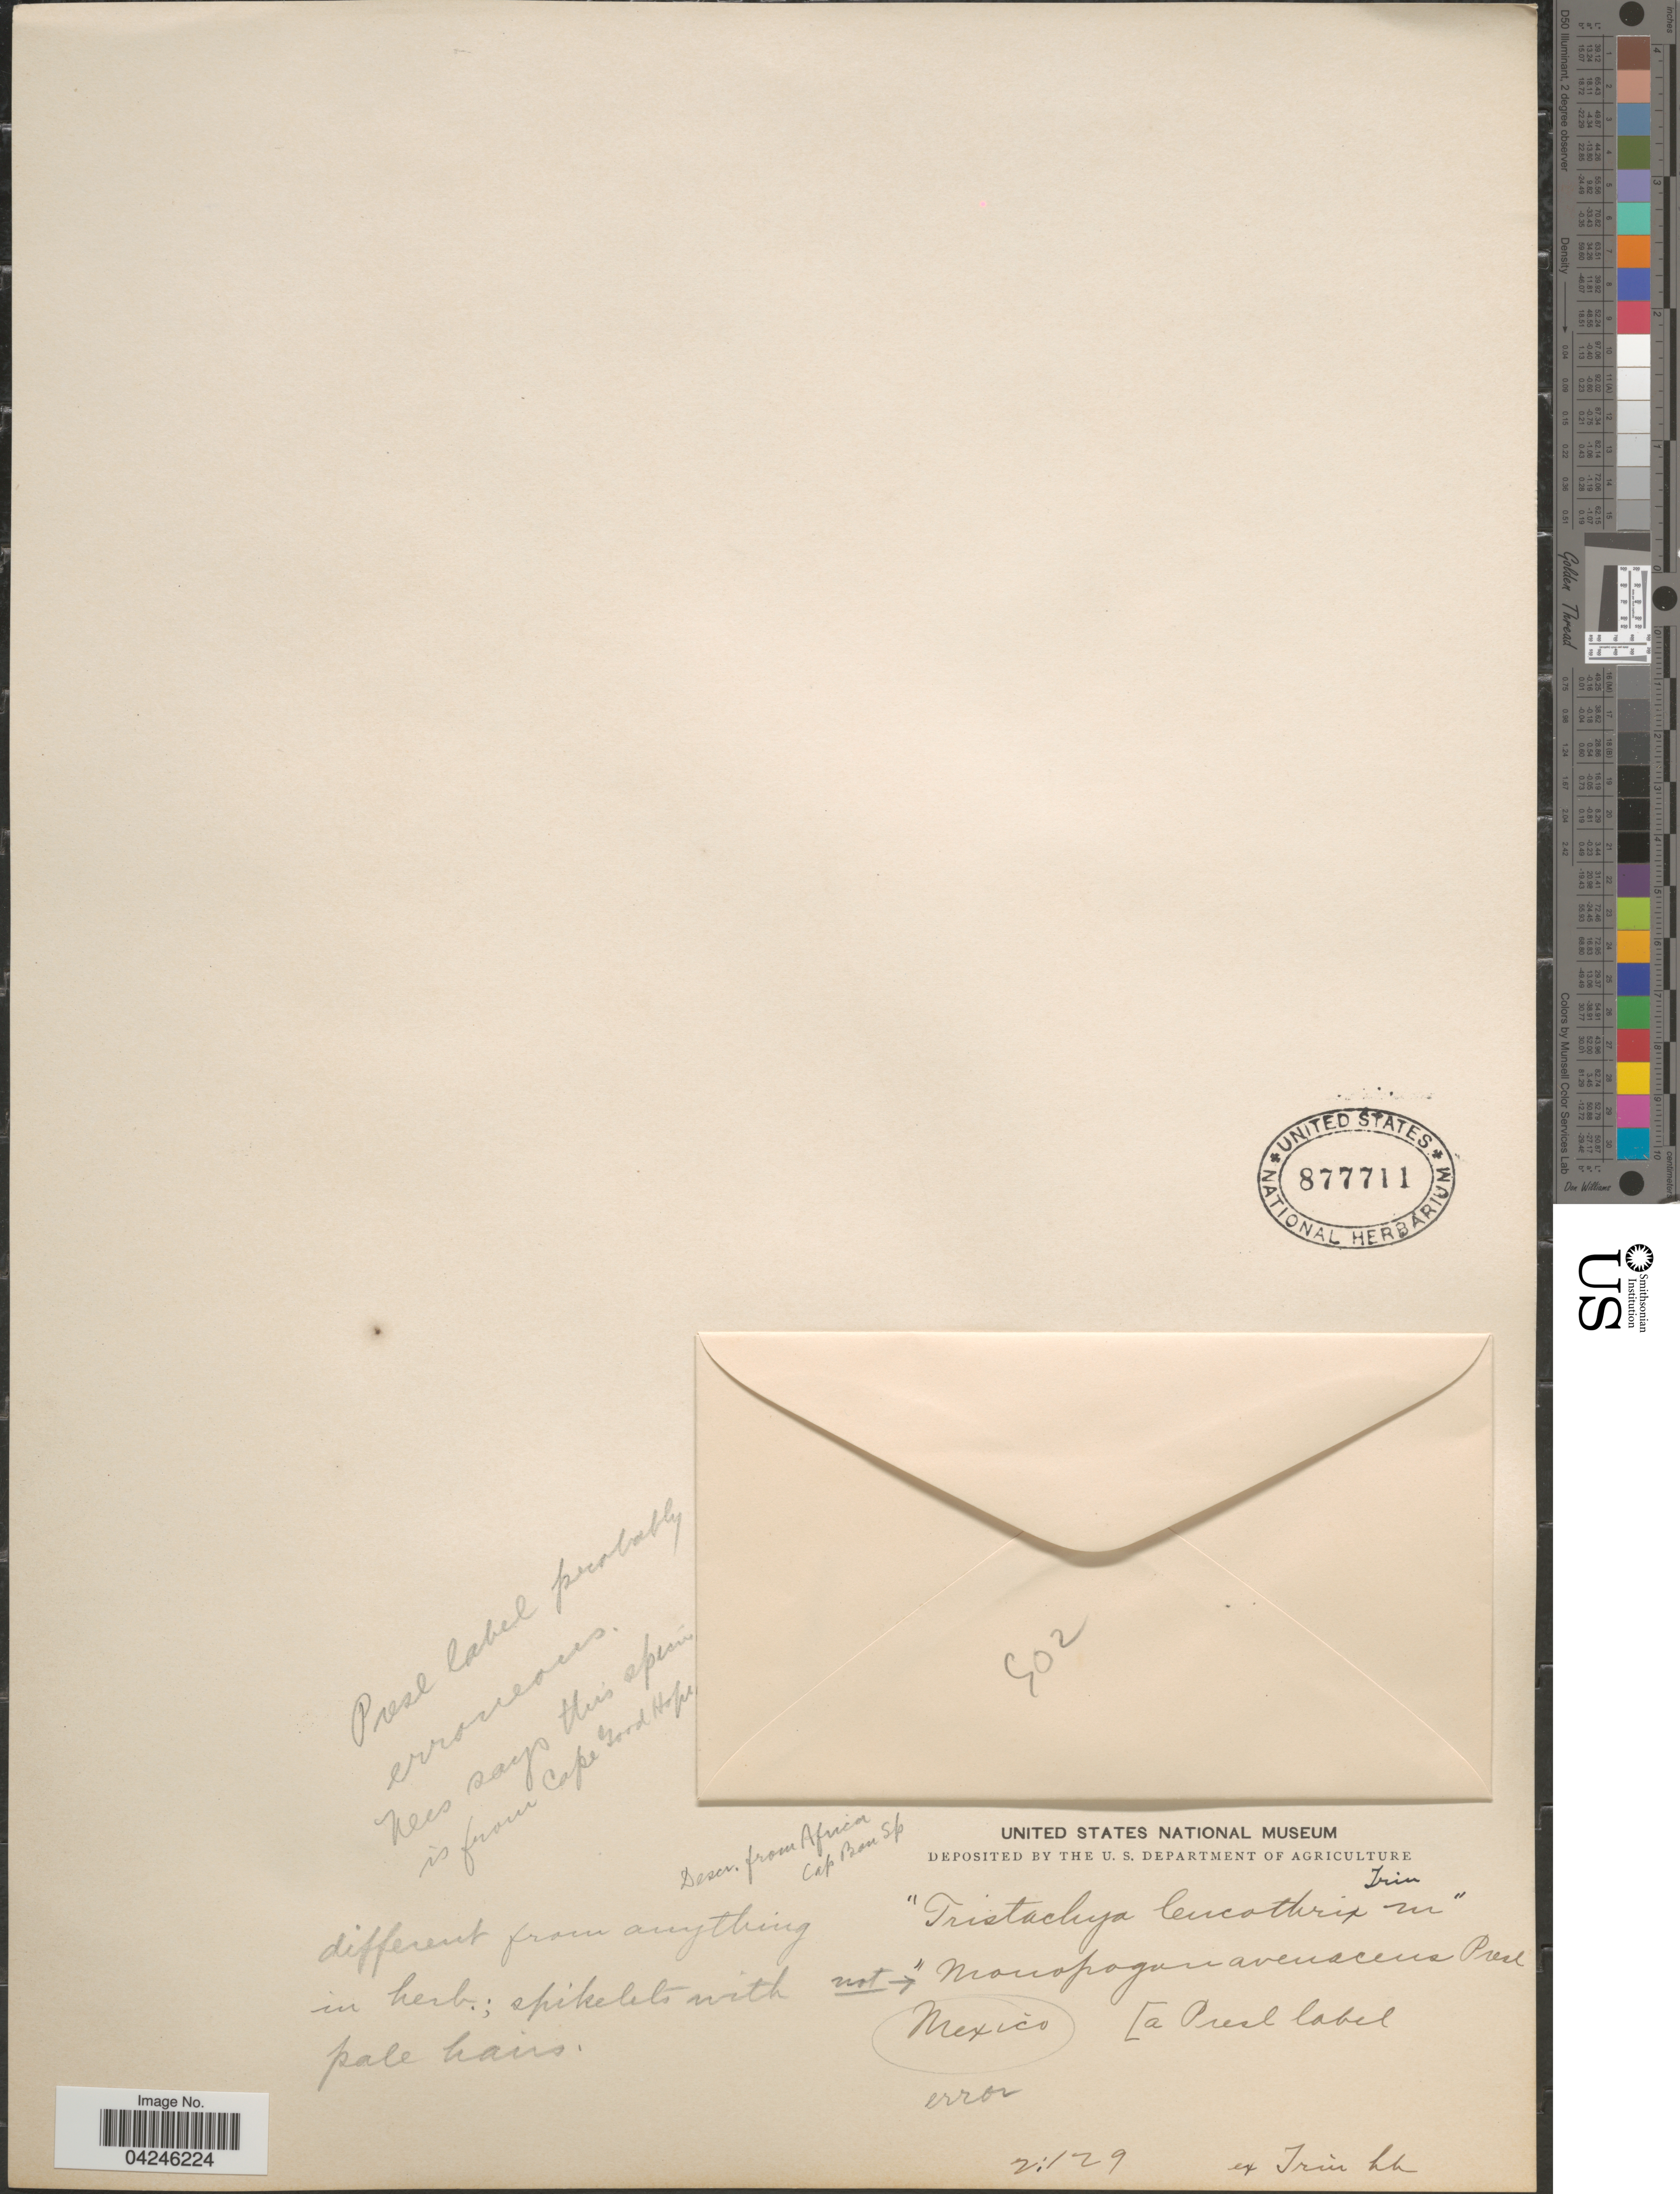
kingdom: Plantae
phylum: Tracheophyta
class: Liliopsida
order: Poales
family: Poaceae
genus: Tristachya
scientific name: Tristachya leucothrix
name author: Trin. ex Nees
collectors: ex herb. Trinius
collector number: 402*?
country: Mexico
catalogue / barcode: US 877711